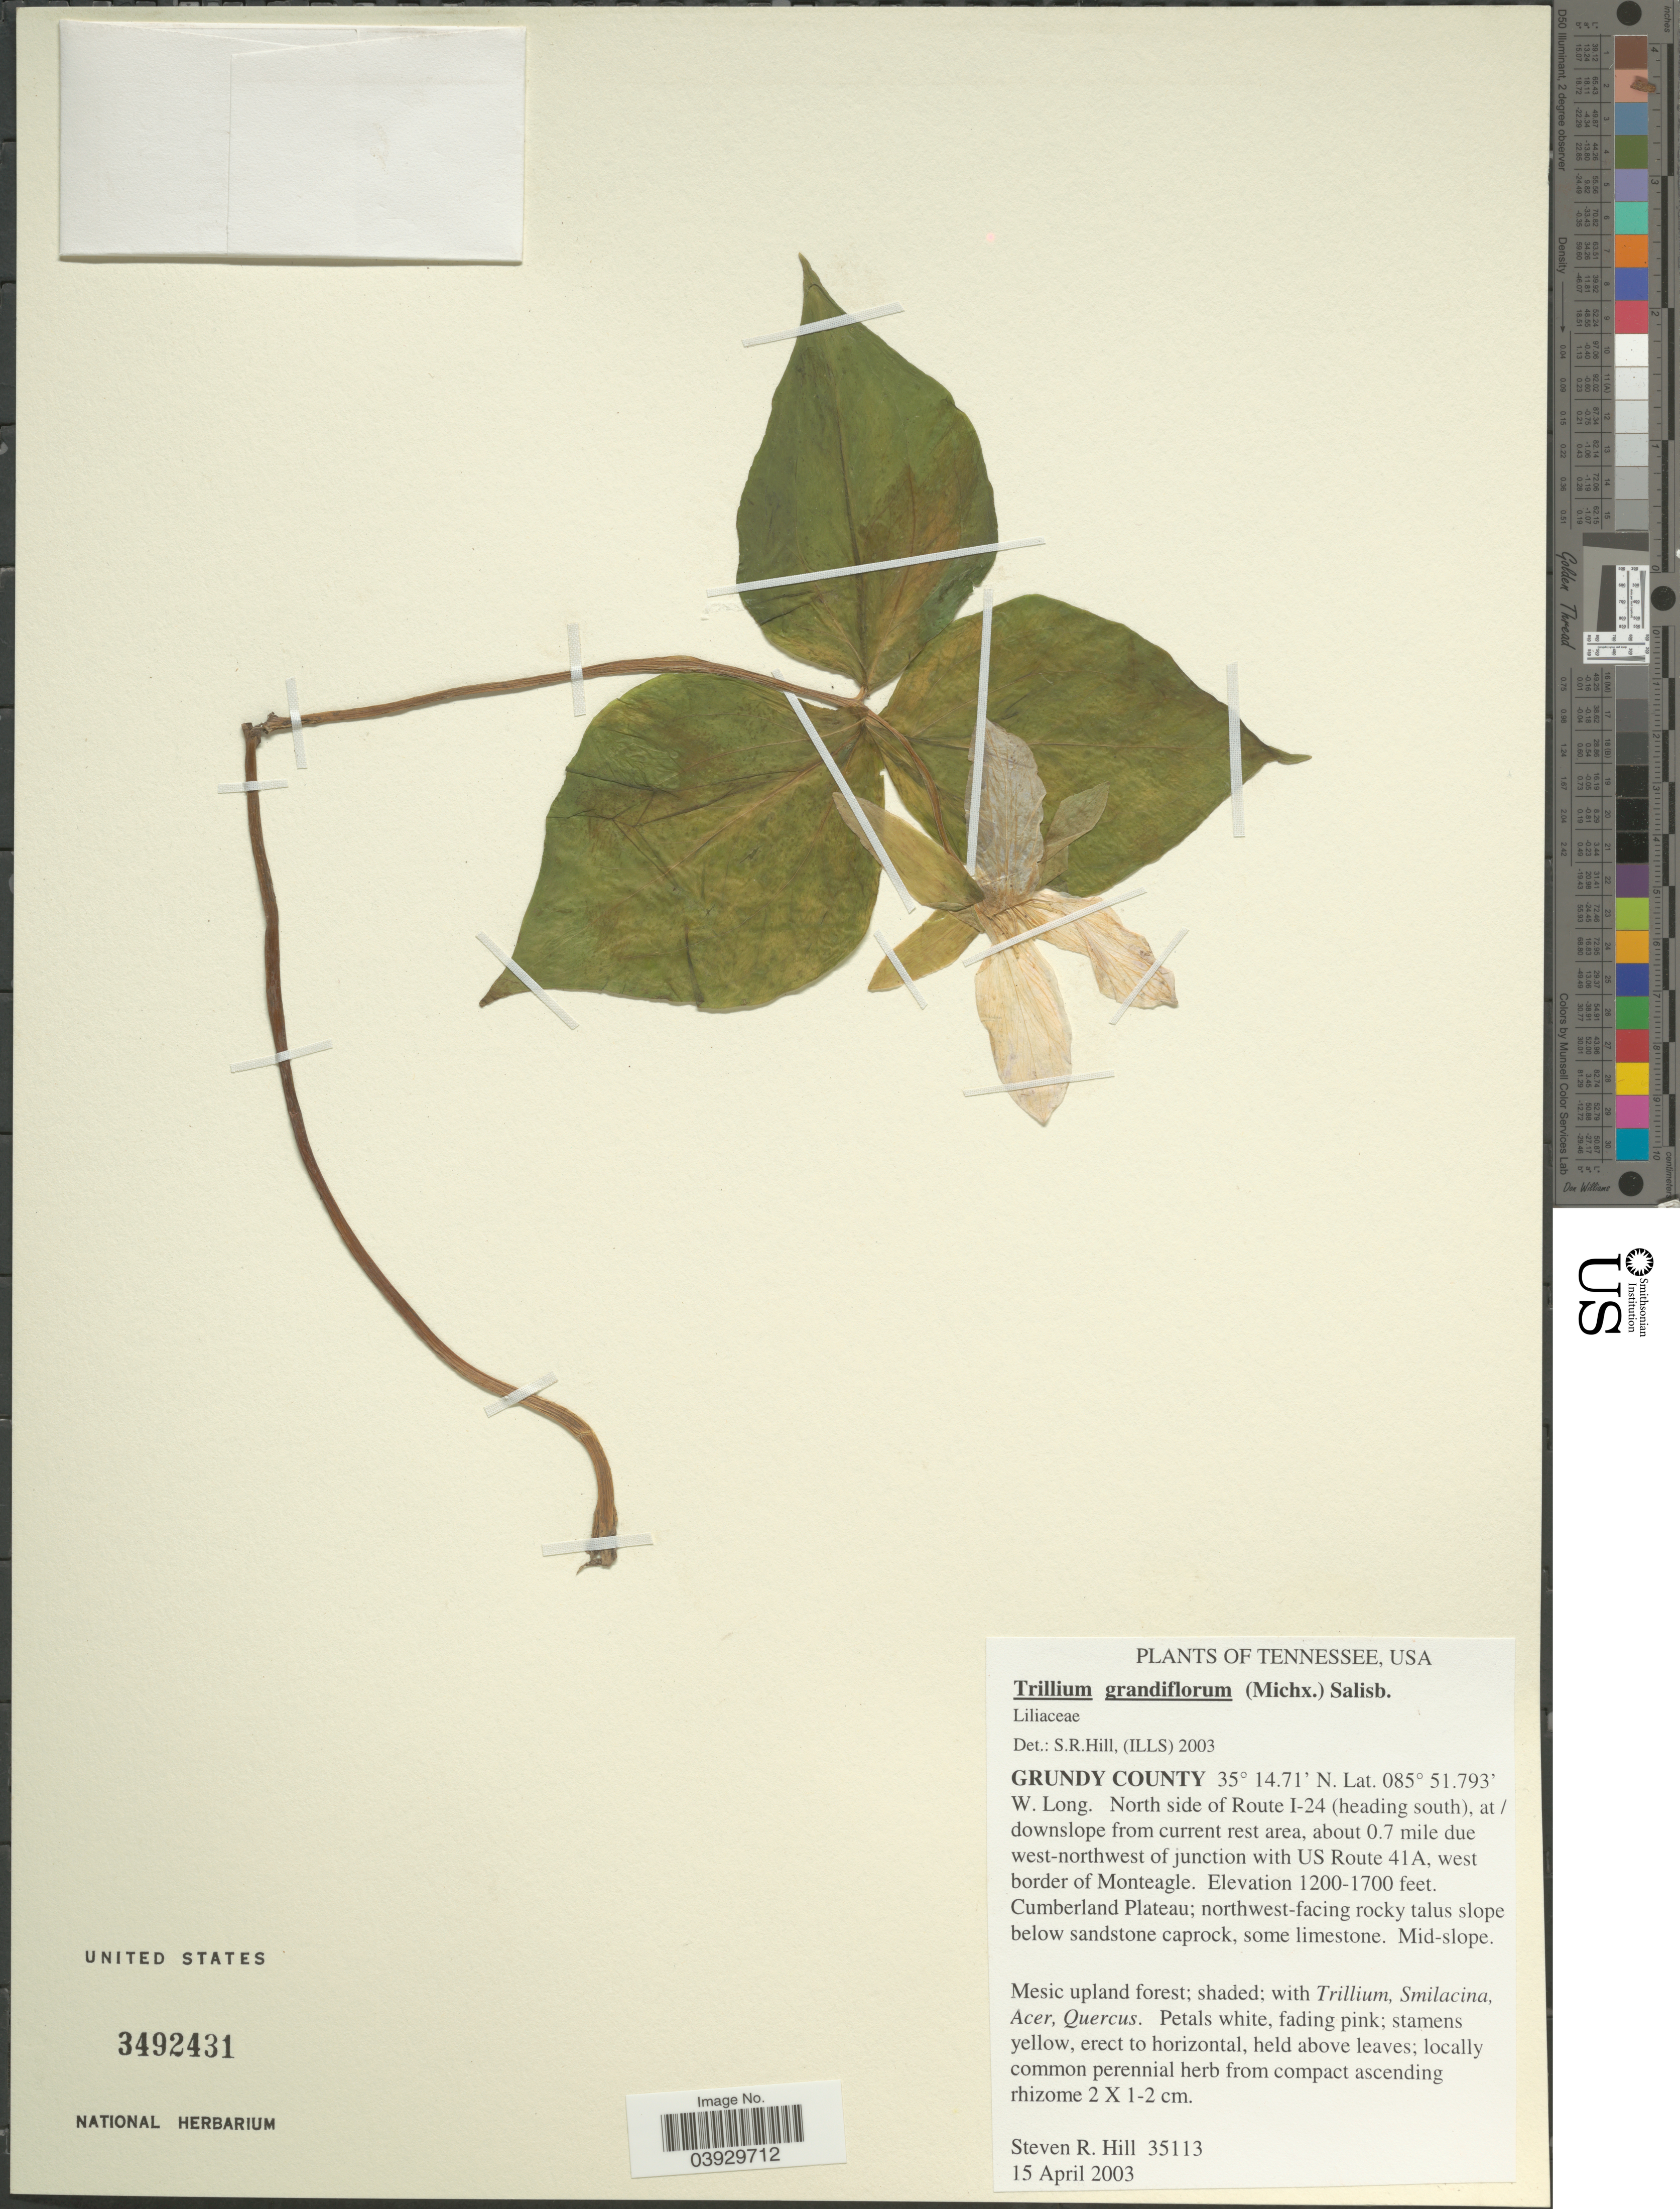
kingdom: Plantae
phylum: Tracheophyta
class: Liliopsida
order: Liliales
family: Melanthiaceae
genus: Trillium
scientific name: Trillium grandiflorum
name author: (Michx.) Salisb.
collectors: S. R. Hill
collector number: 35113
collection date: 2003-04-15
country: United States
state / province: Tennessee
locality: Grund County. North side of Route I-24 (heading south), at / downslope from current rest area, about 0.7 mile due west-northwest of junction with US Route 41A, west border of Monteagle. Cumberland Plateau; northwest-facing rocky talus slope.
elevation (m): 366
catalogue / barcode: US 3492431